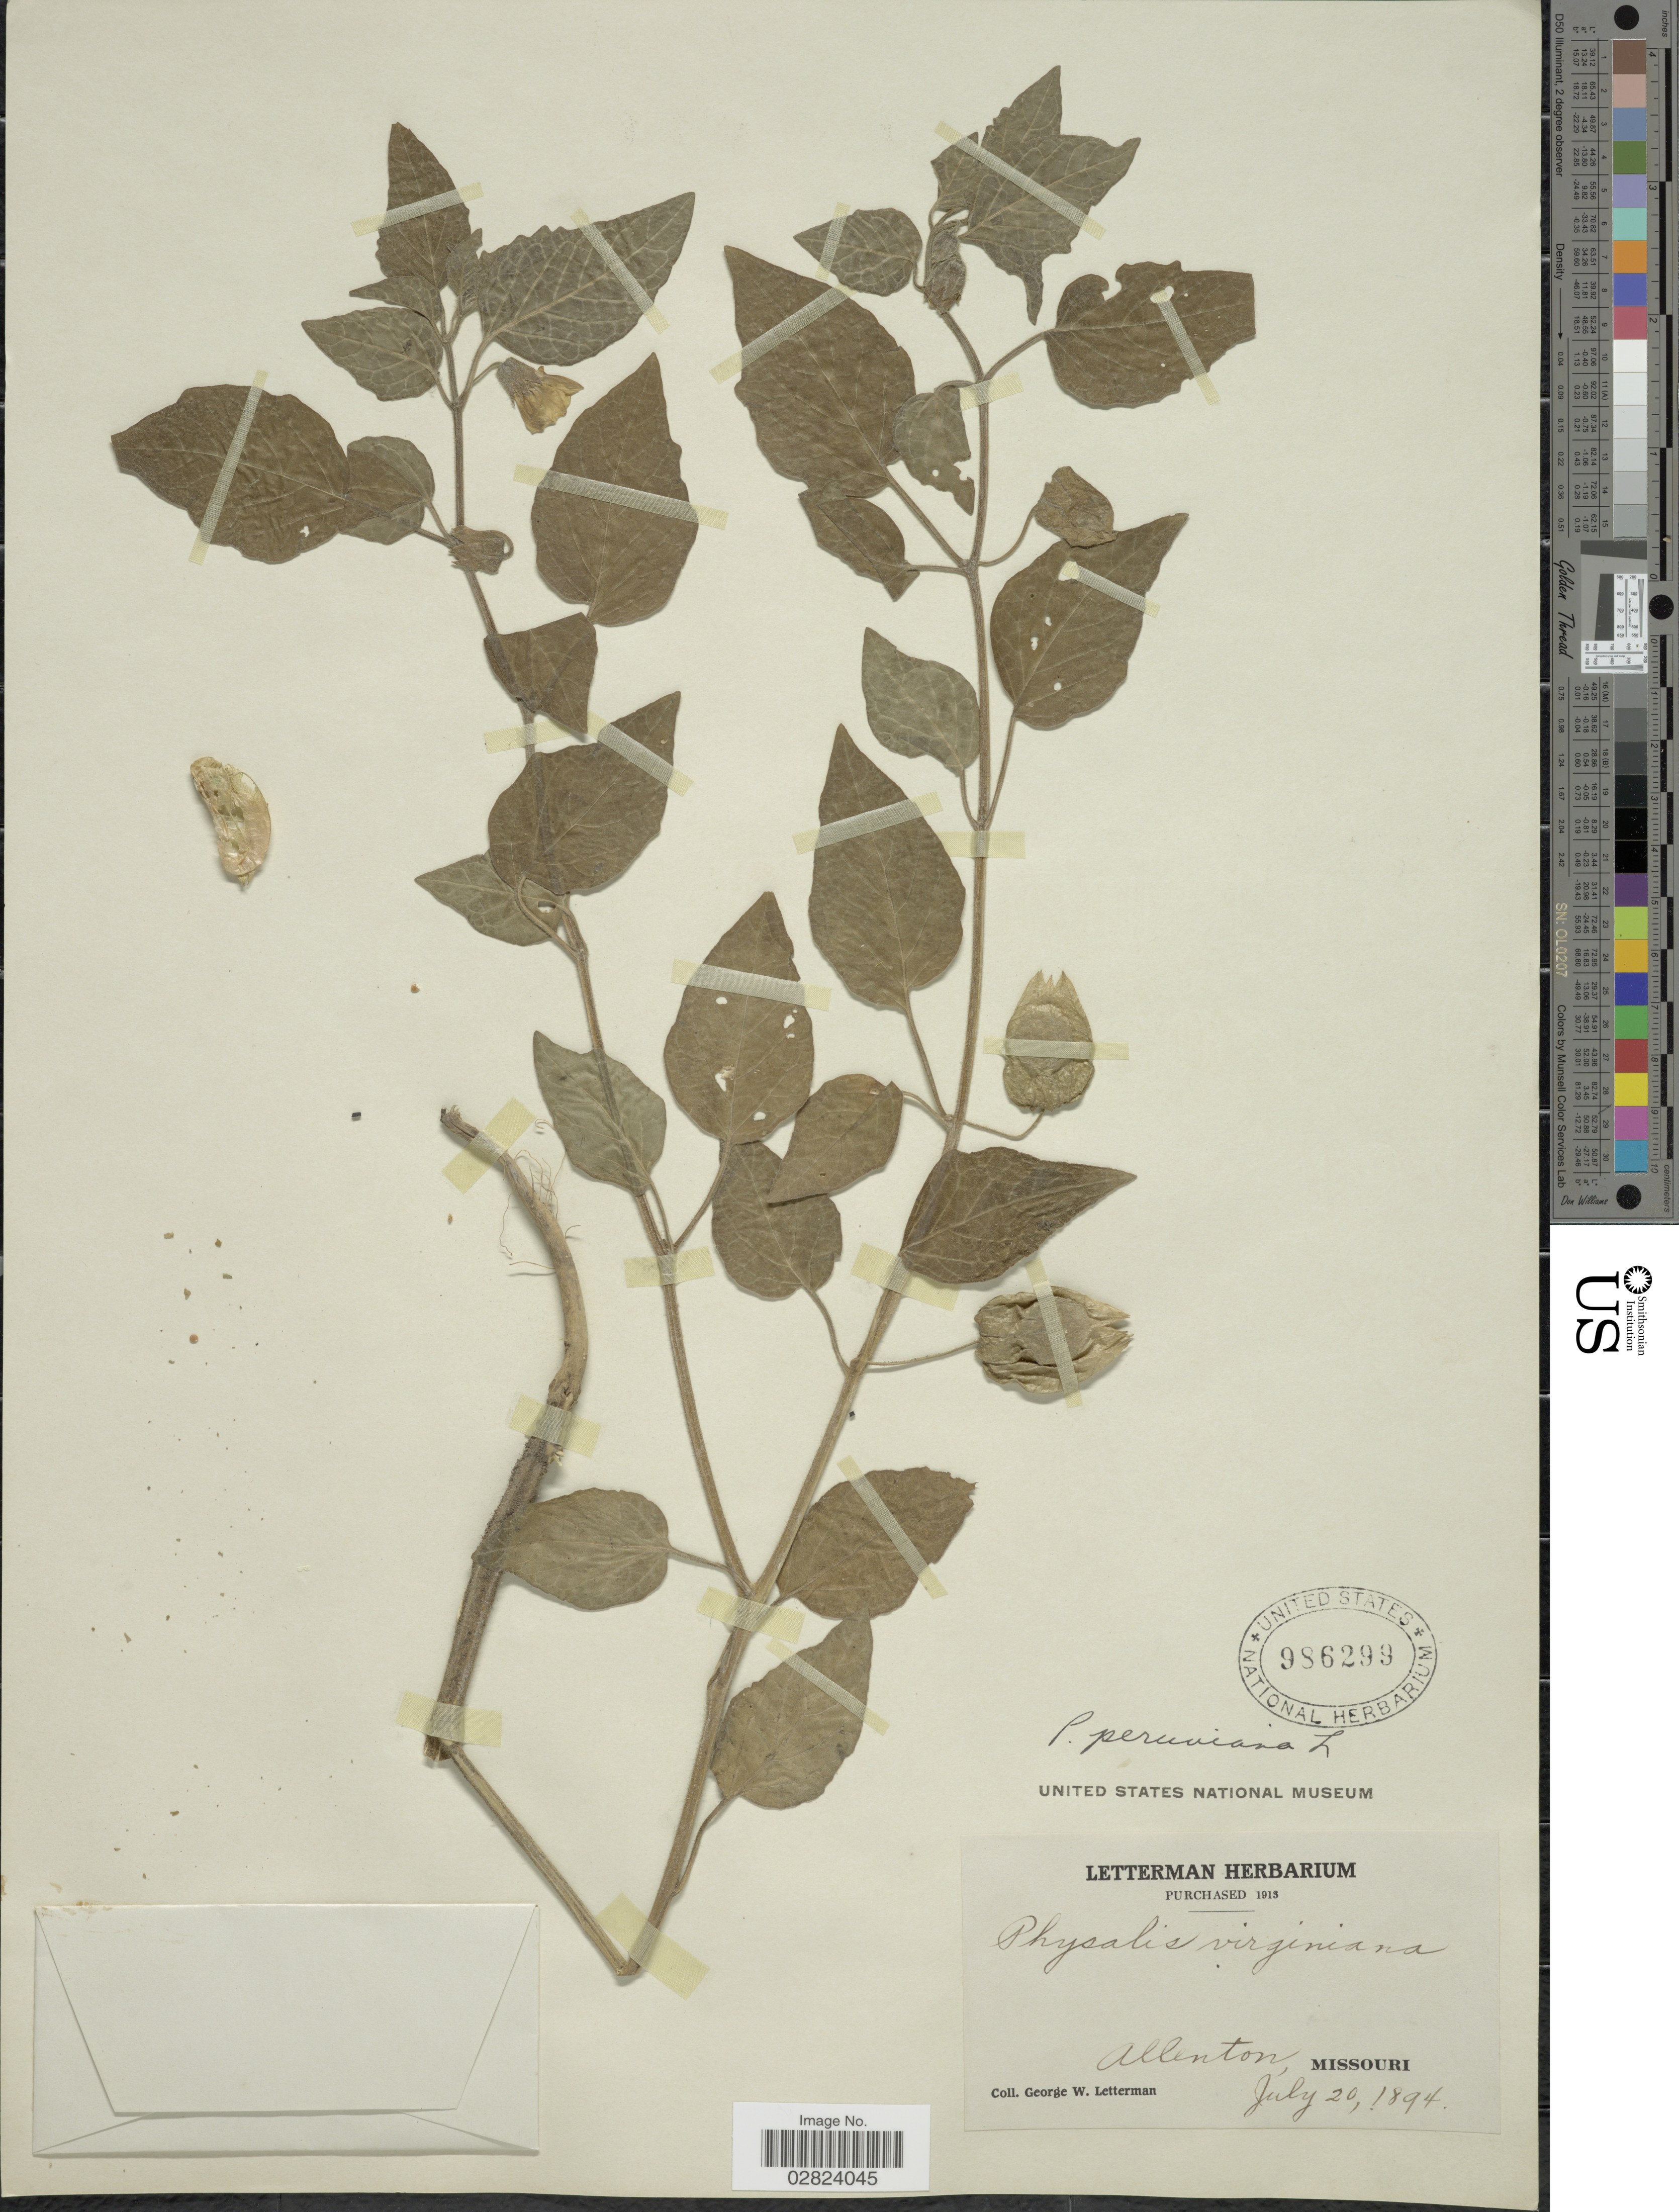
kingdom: Plantae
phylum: Tracheophyta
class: Magnoliopsida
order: Solanales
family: Solanaceae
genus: Physalis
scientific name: Physalis peruviana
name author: L.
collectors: G. W. Letterman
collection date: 1894-07-20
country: United States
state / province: Missouri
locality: Allenton.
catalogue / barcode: US 986299